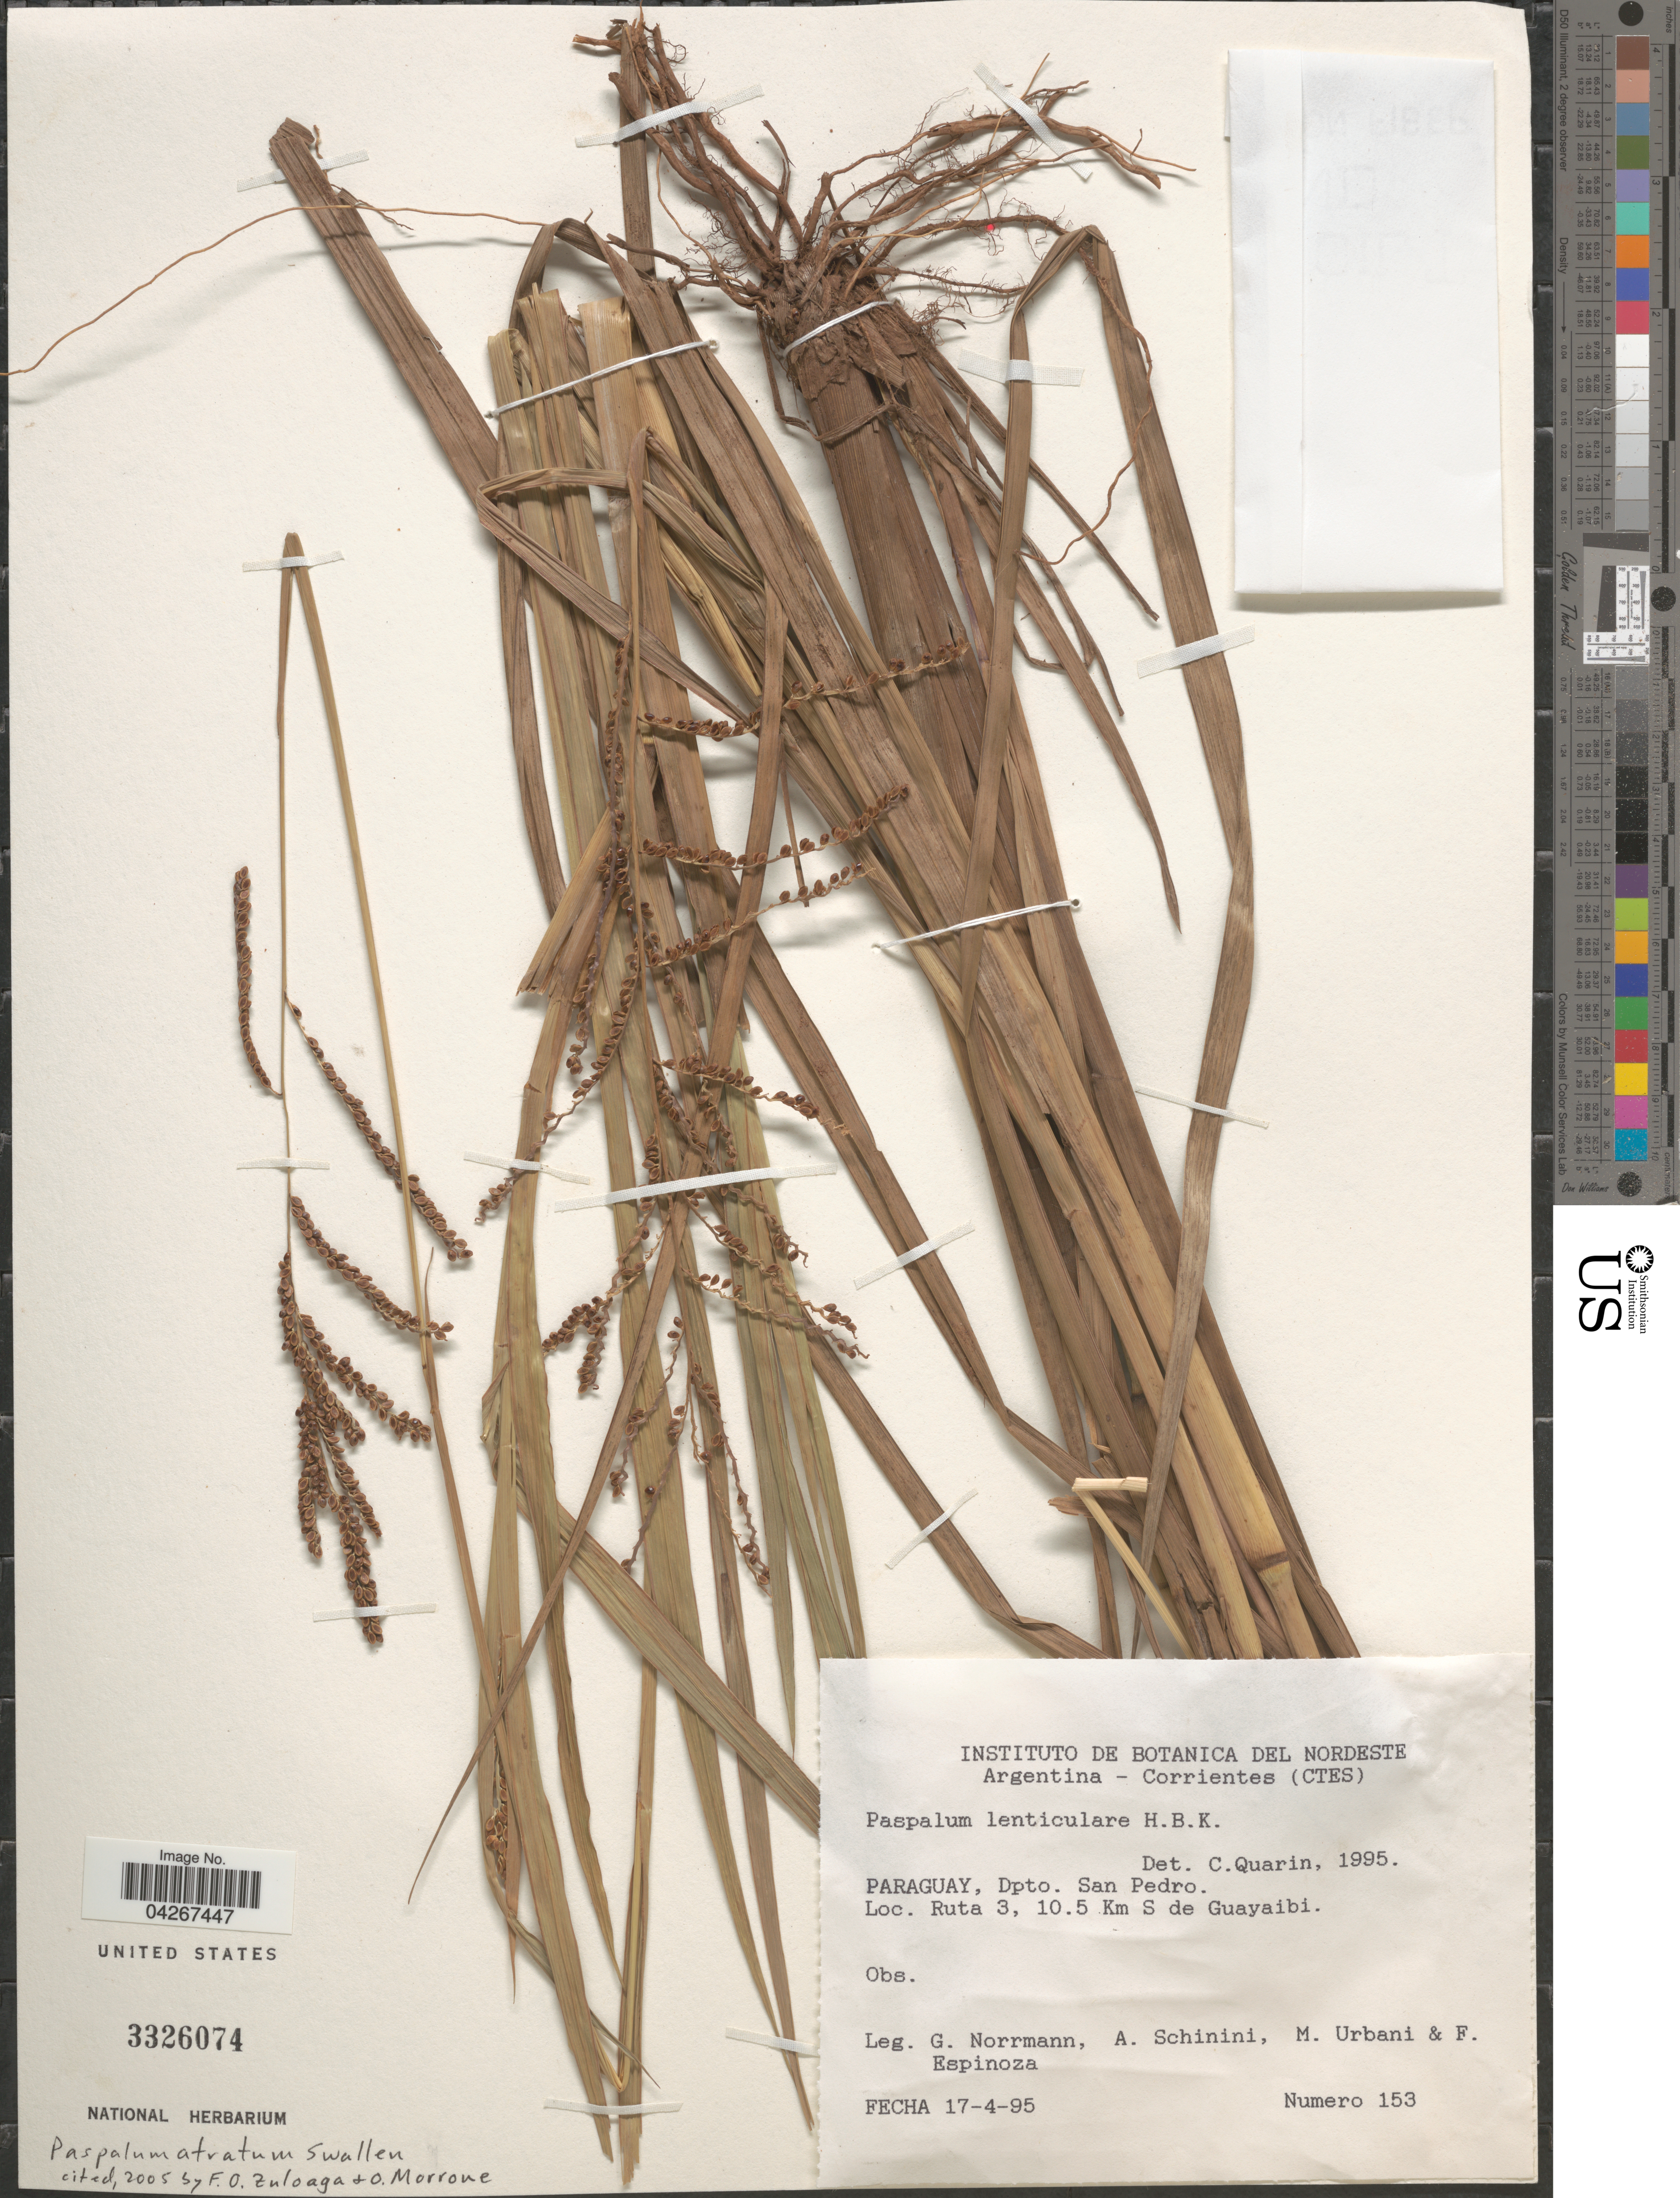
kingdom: Plantae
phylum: Tracheophyta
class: Liliopsida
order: Poales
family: Poaceae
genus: Paspalum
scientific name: Paspalum atratum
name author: Swallen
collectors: G. Norrmann, A. Schinini, M. Urbani & F. Espinoza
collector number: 153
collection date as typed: Transcribed d/m/y: 17/4/95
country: Paraguay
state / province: San Pedro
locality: Dpto. San Pedro. Ruta 3, 10.5 Km S de Guayaibi.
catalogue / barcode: US 3326074